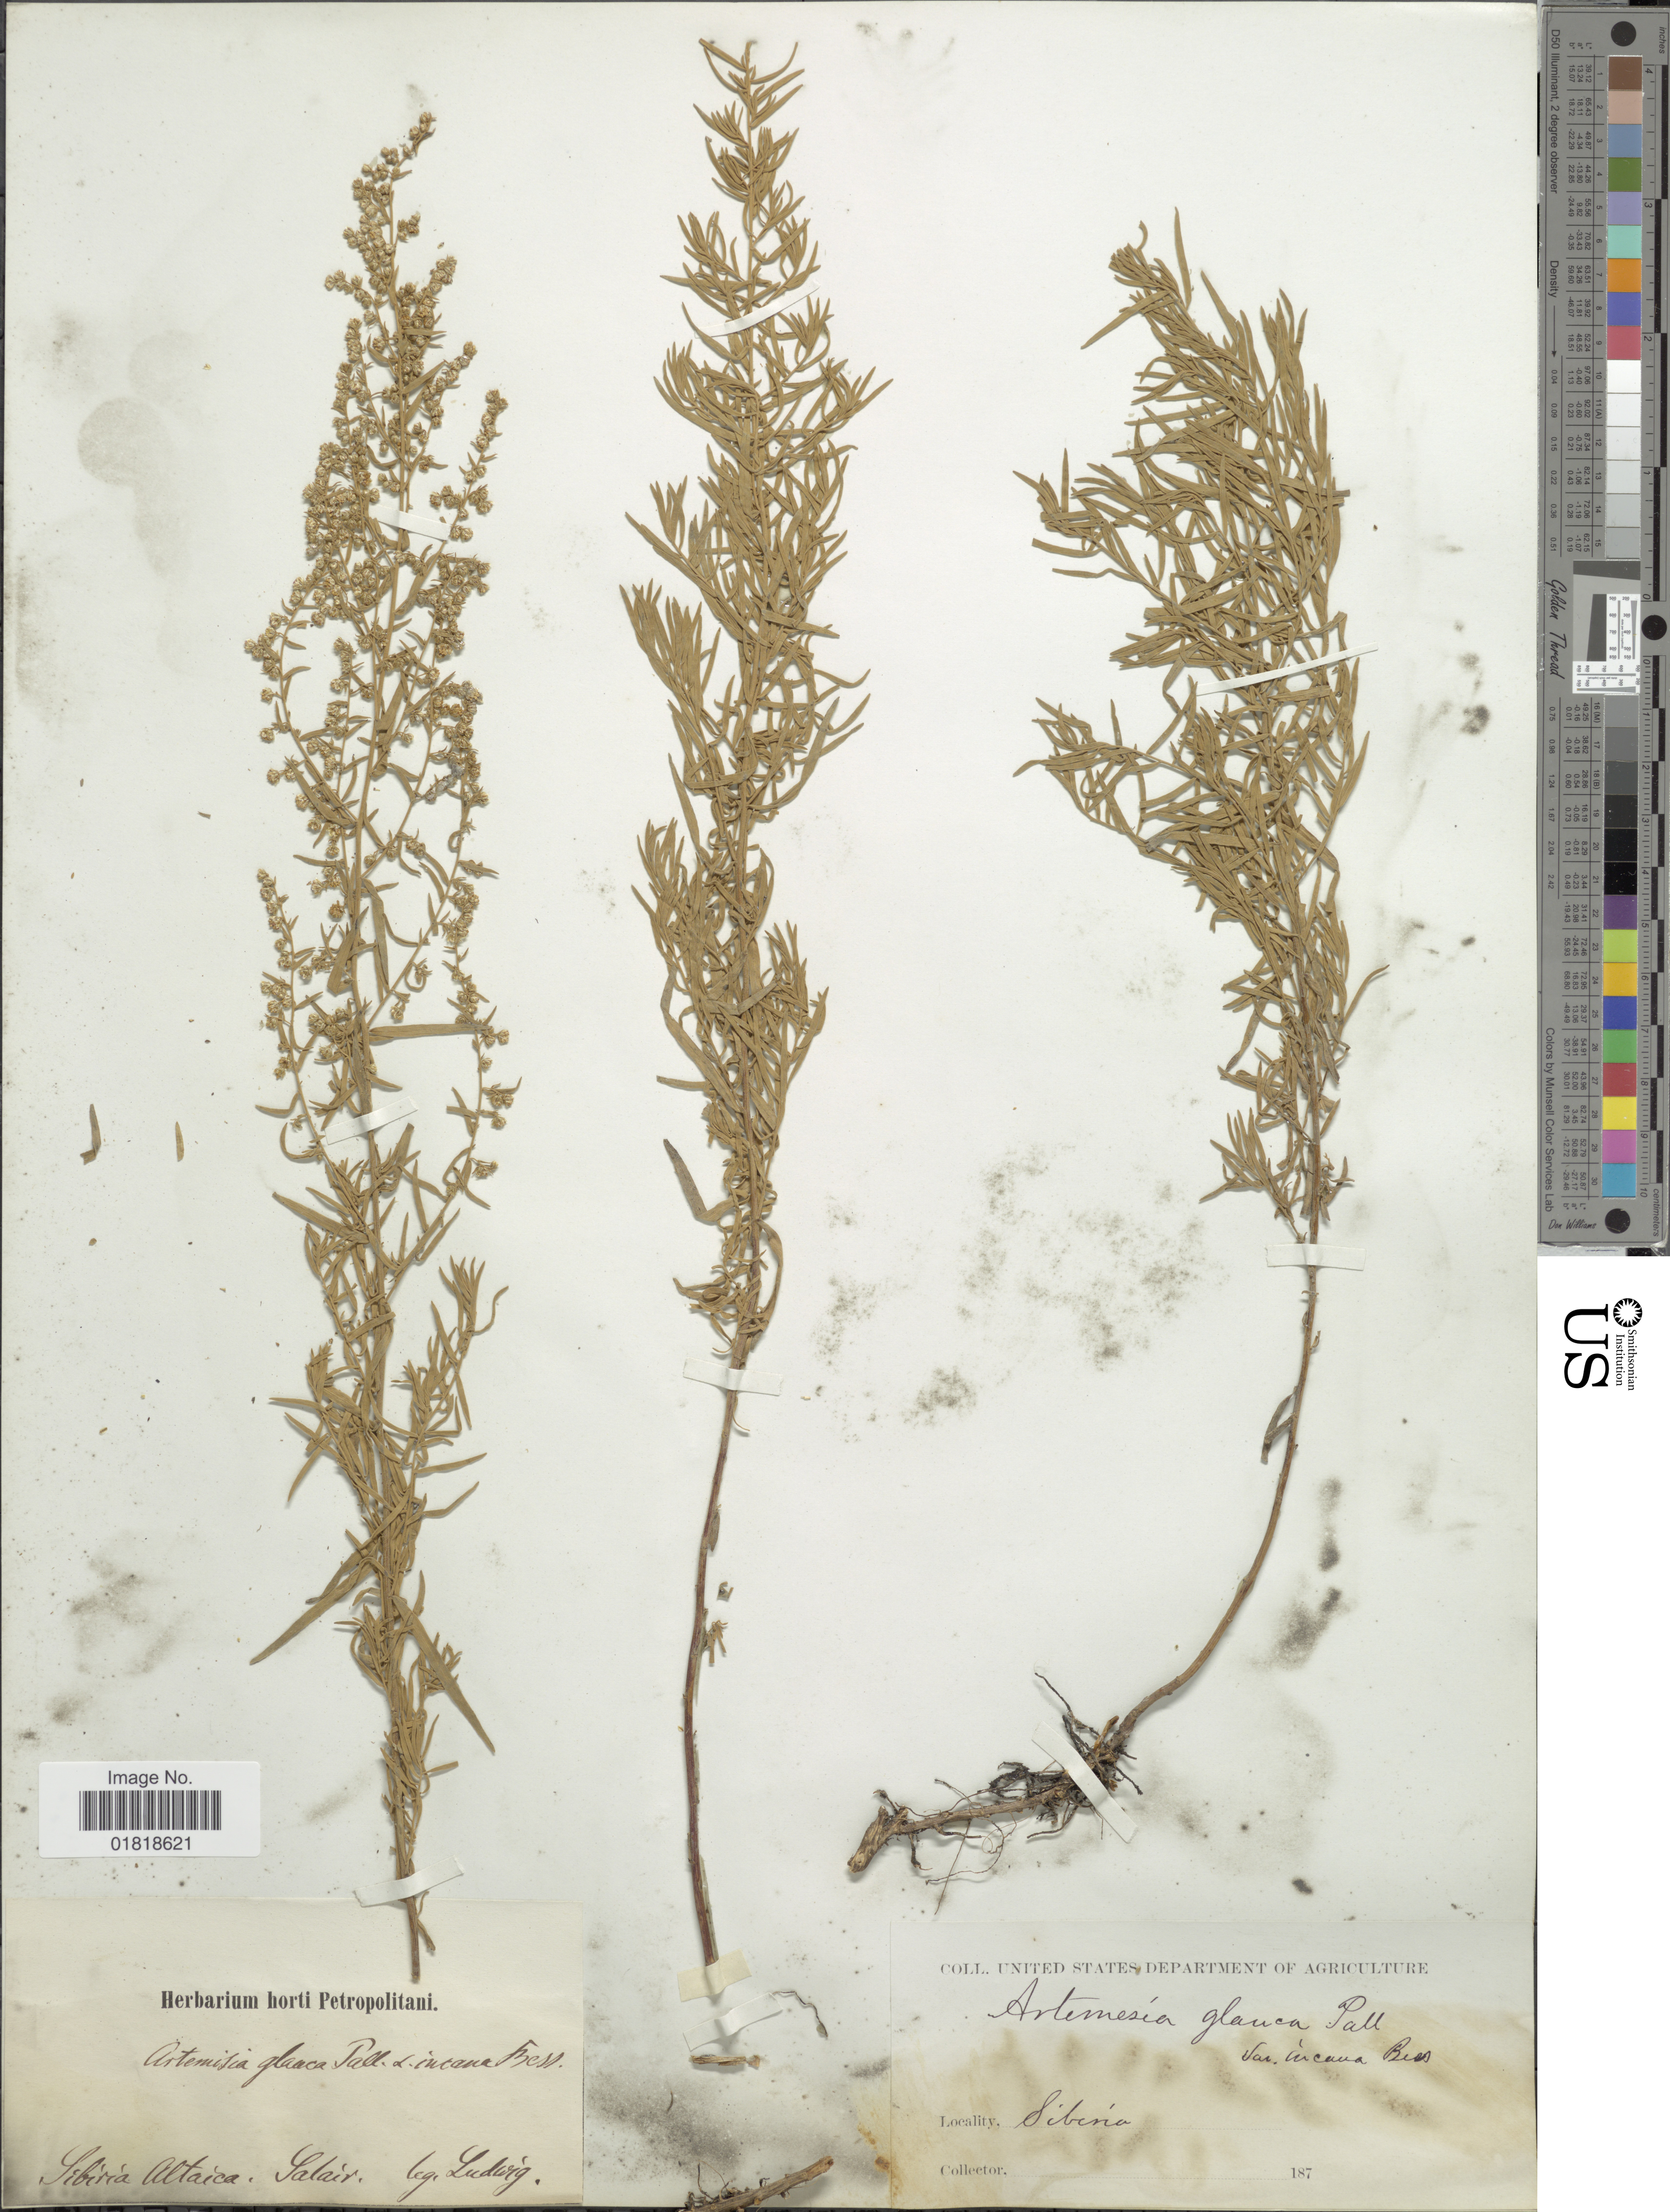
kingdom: Plantae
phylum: Tracheophyta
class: Magnoliopsida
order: Asterales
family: Asteraceae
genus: Artemisia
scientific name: Artemisia glauca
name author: Pall. ex Willd.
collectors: Ludwig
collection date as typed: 187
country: Russian Federation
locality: Sibiria Altaica, Salair